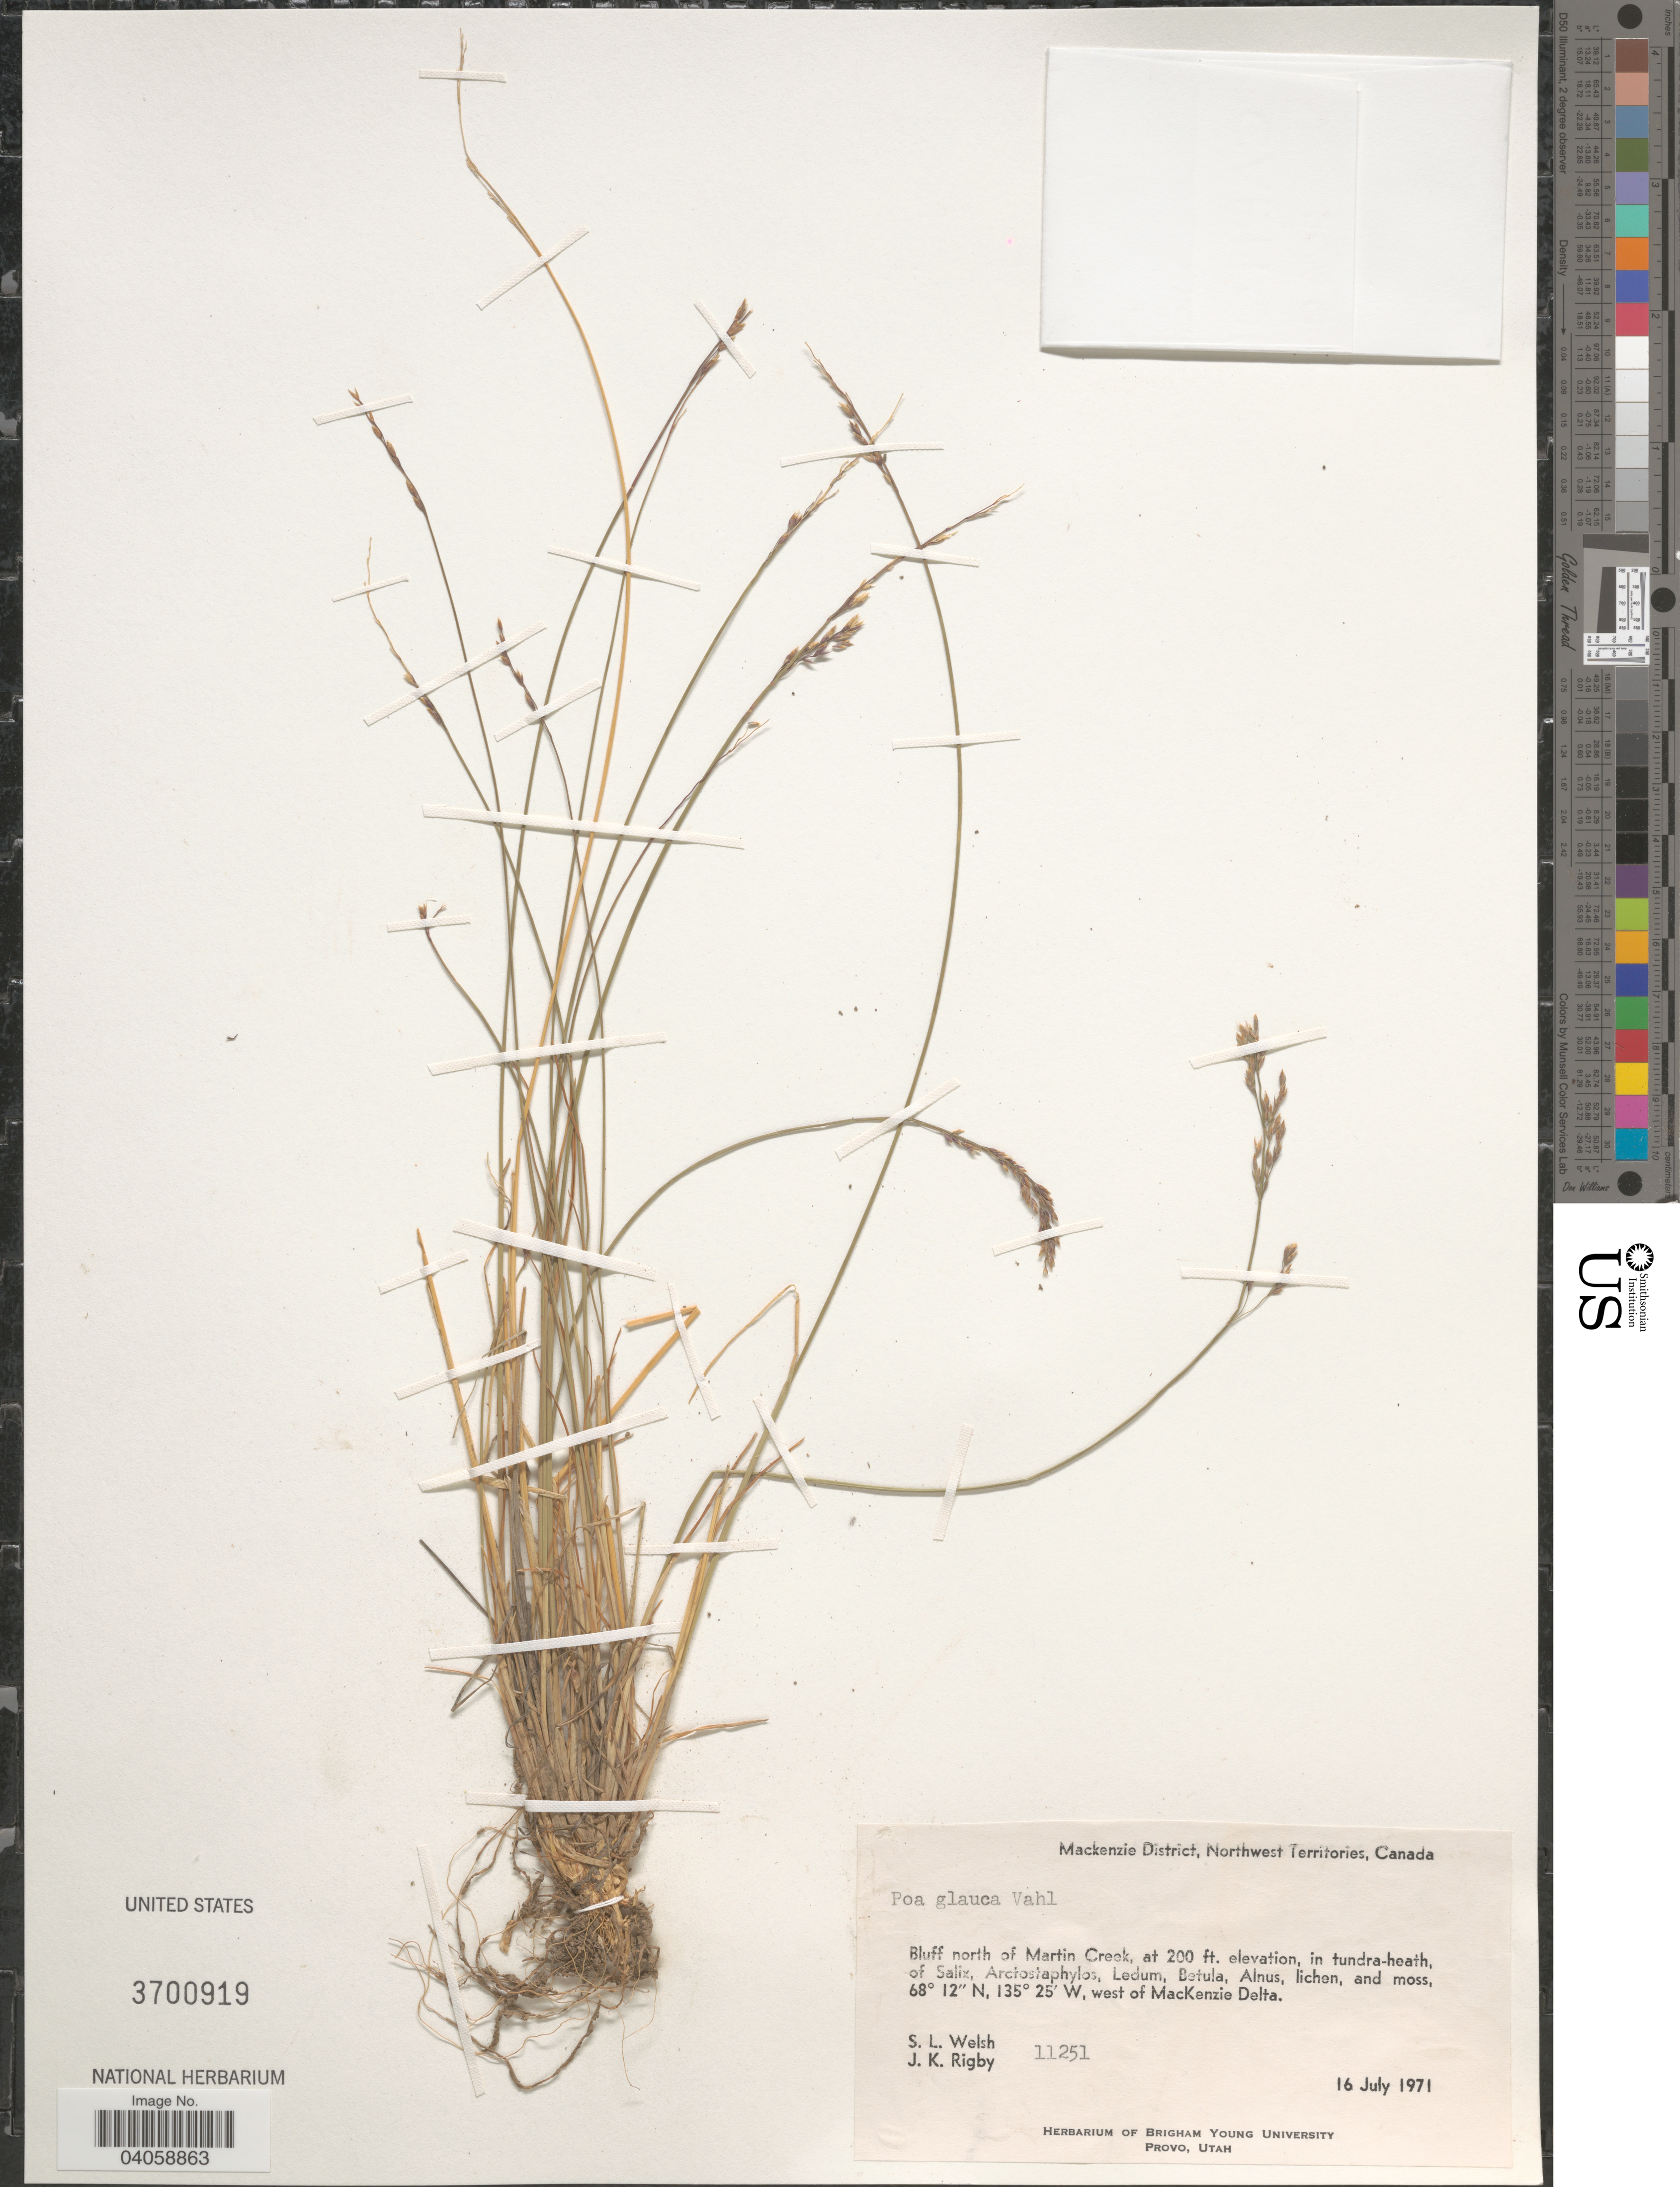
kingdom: Plantae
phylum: Tracheophyta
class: Liliopsida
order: Poales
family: Poaceae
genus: Poa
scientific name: Poa glauca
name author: Vahl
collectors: S. Welsh & J. Rigby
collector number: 11251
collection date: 1971-07-16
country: Canada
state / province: Northwest Territories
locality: Mackenzie District. Bluff north of Martin Creek, west of Mackenzie Delta.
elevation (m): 61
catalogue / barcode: US 3700919